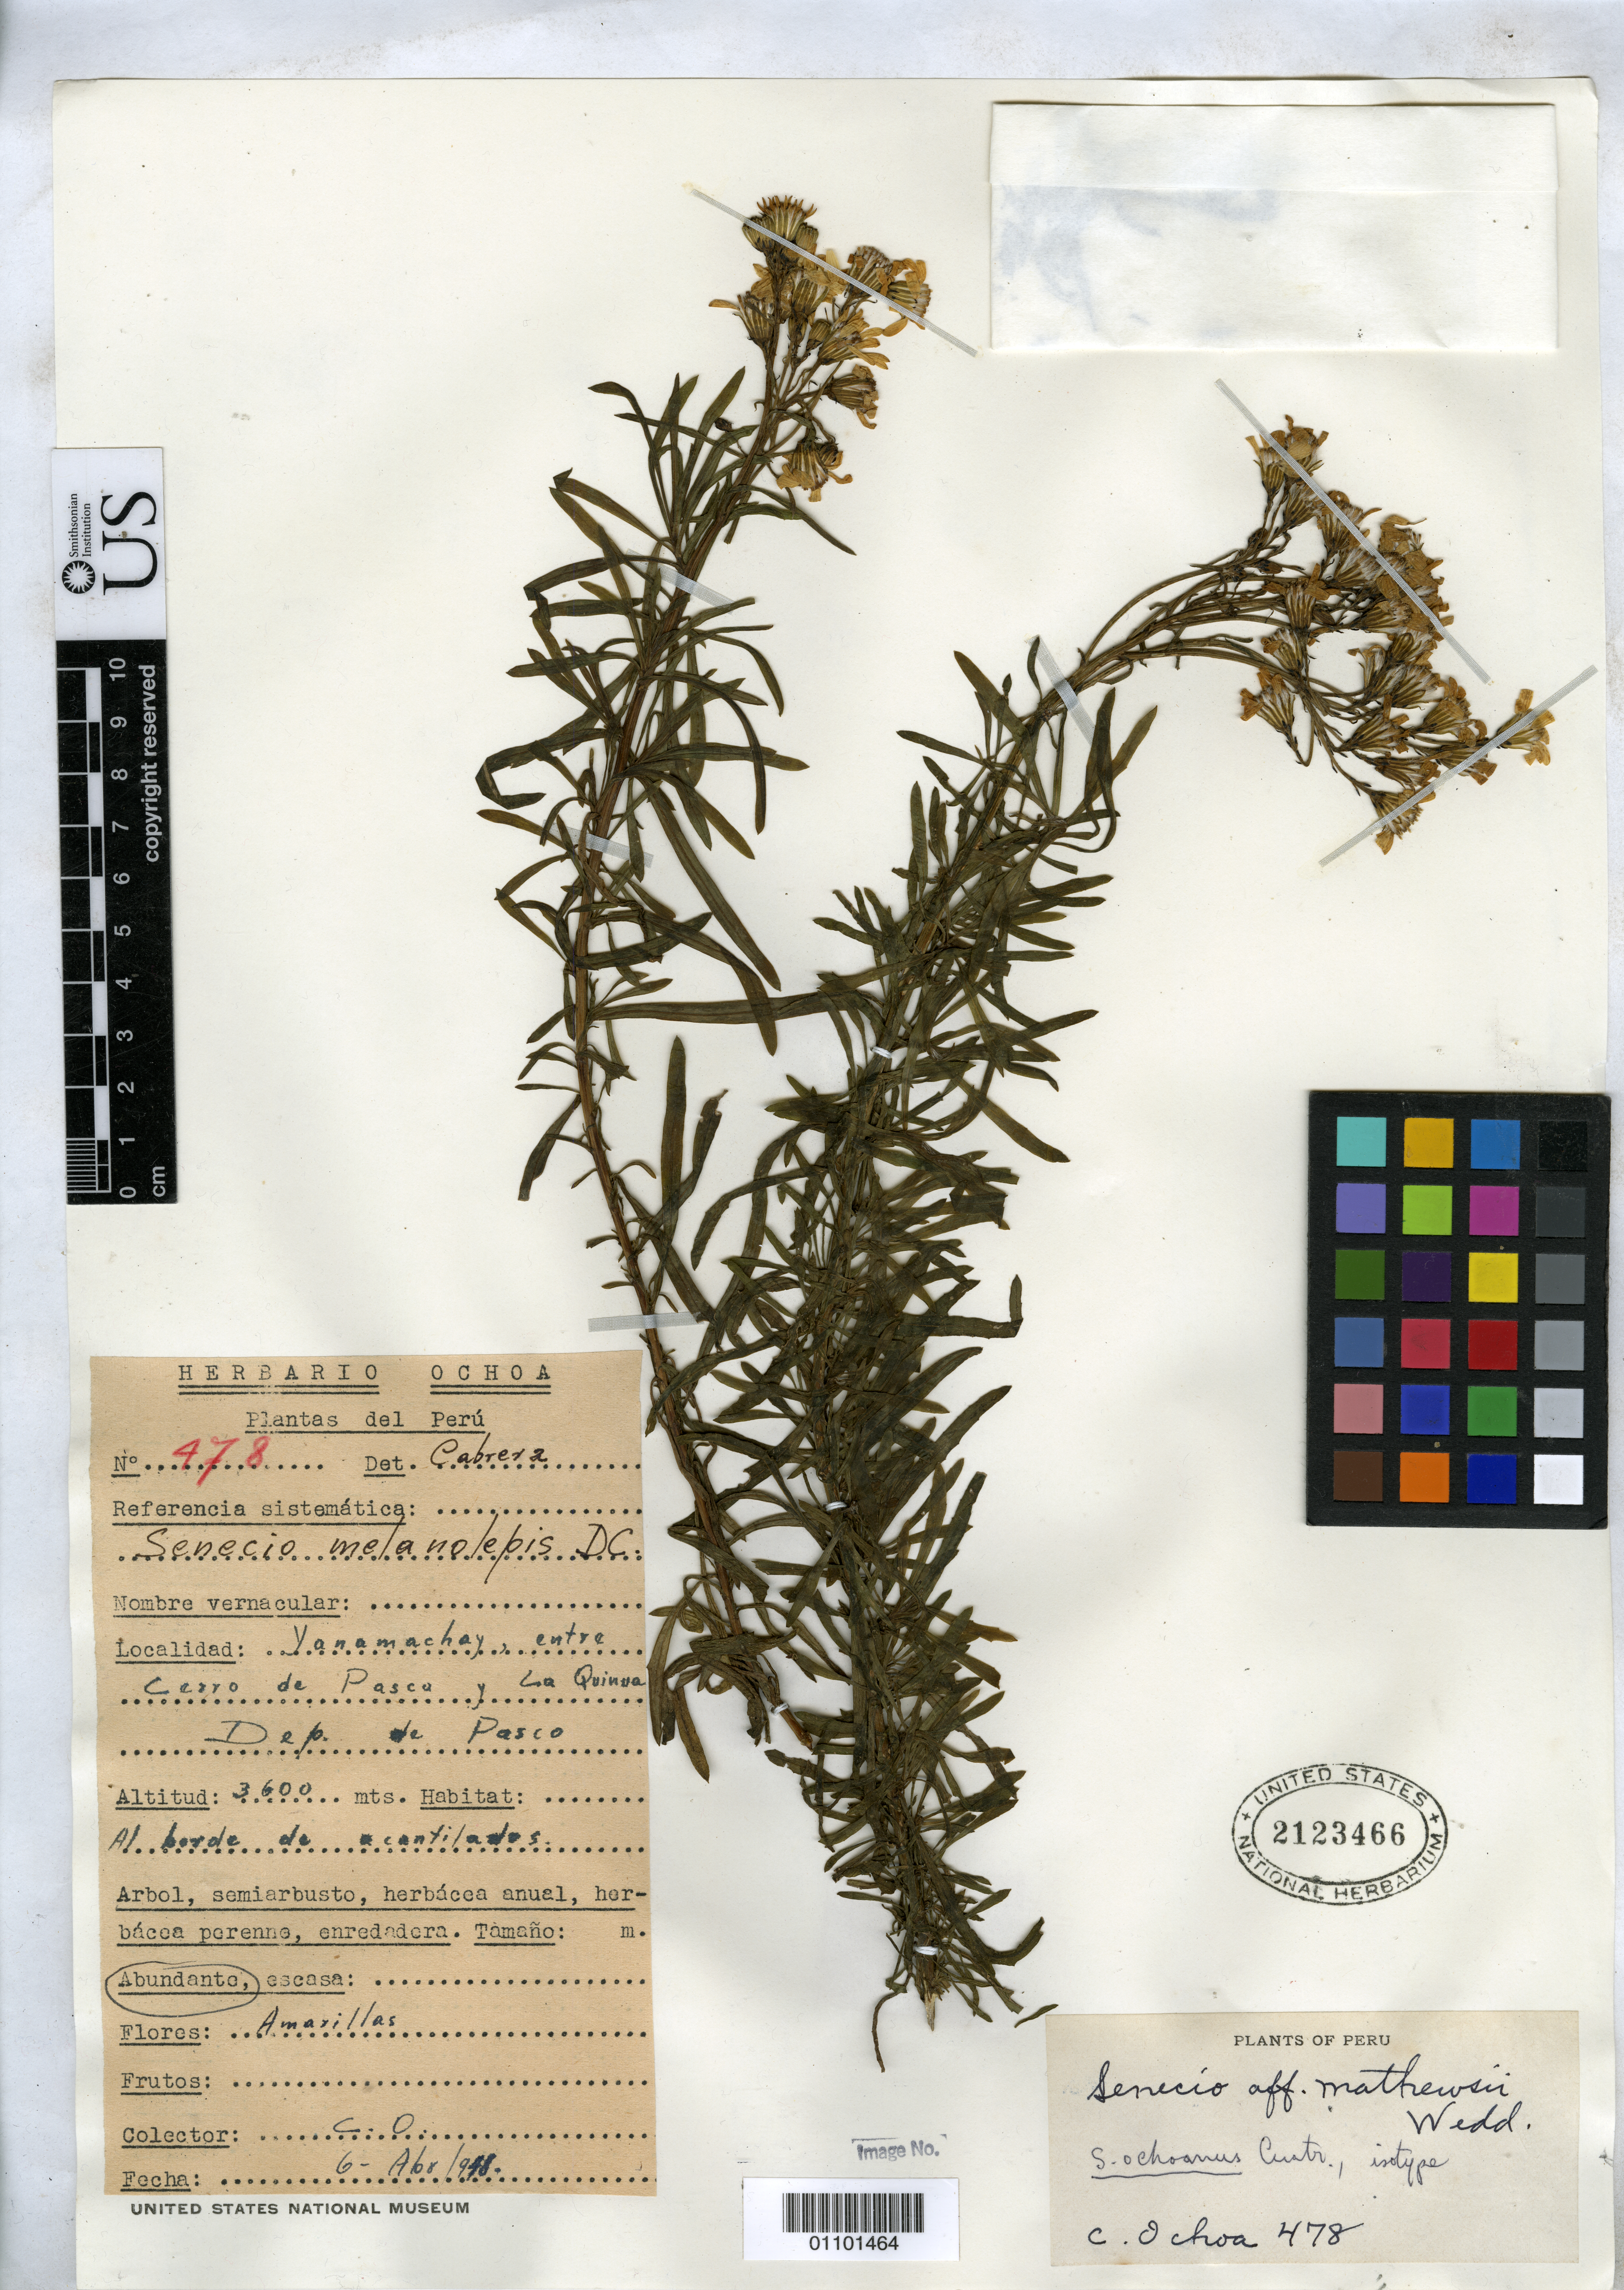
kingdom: Plantae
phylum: Tracheophyta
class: Magnoliopsida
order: Asterales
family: Asteraceae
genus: Senecio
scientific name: Senecio ochoanus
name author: Cuatrec.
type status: Isotype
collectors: C. M. Ochoa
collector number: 478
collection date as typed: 06 Apr 1948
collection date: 1948-04-06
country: Peru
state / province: Pasco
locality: Yanamachay.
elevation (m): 3600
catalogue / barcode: US 2123466